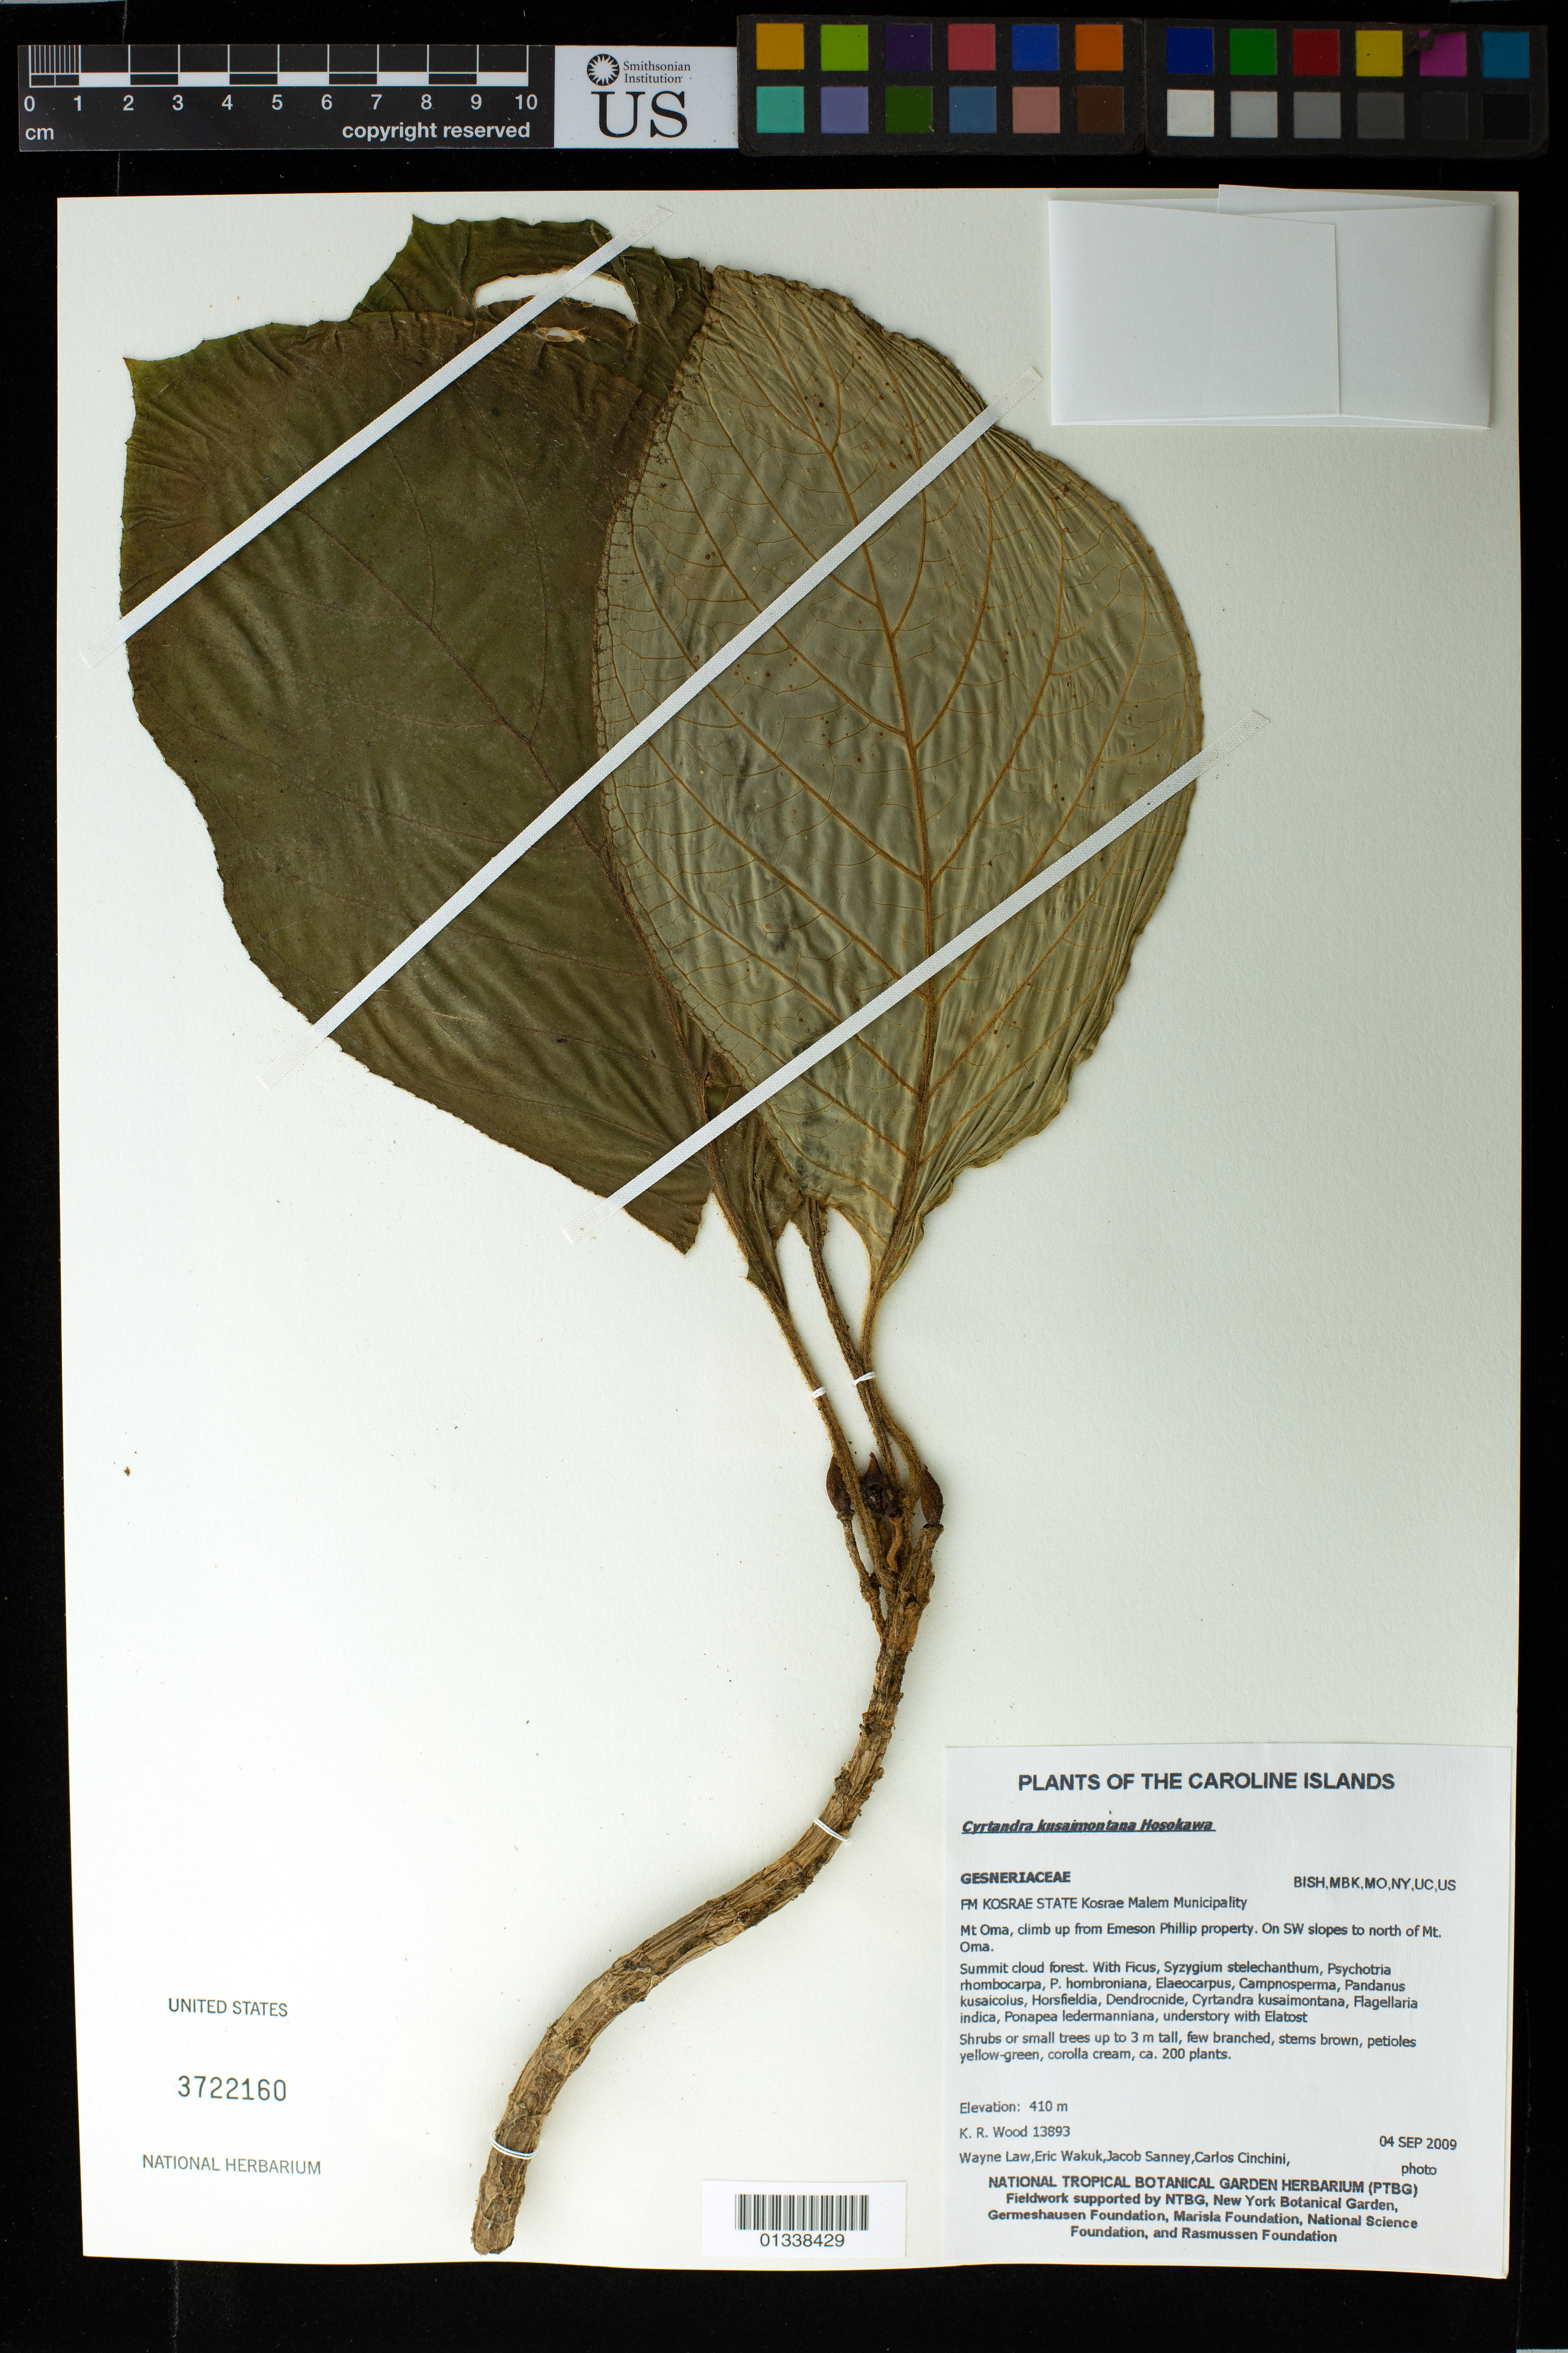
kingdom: Plantae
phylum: Tracheophyta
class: Magnoliopsida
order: Lamiales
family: Gesneriaceae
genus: Cyrtandra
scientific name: Cyrtandra kusaimontana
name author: Hosok.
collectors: K. R. Wood, W. Law, E. Wakuk & J. Sanney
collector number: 13893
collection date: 2009-09-04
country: Micronesia, Federated States of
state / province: Kosrae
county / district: Malem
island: Kosrae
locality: Kosrae State, Kosrae, Malem Municipality. Mt. Oma, climb up from Emeson Phillip property. On SW slopes to north of Mt. Oma.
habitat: Summit cloud forest.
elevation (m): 410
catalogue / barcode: US 3722160